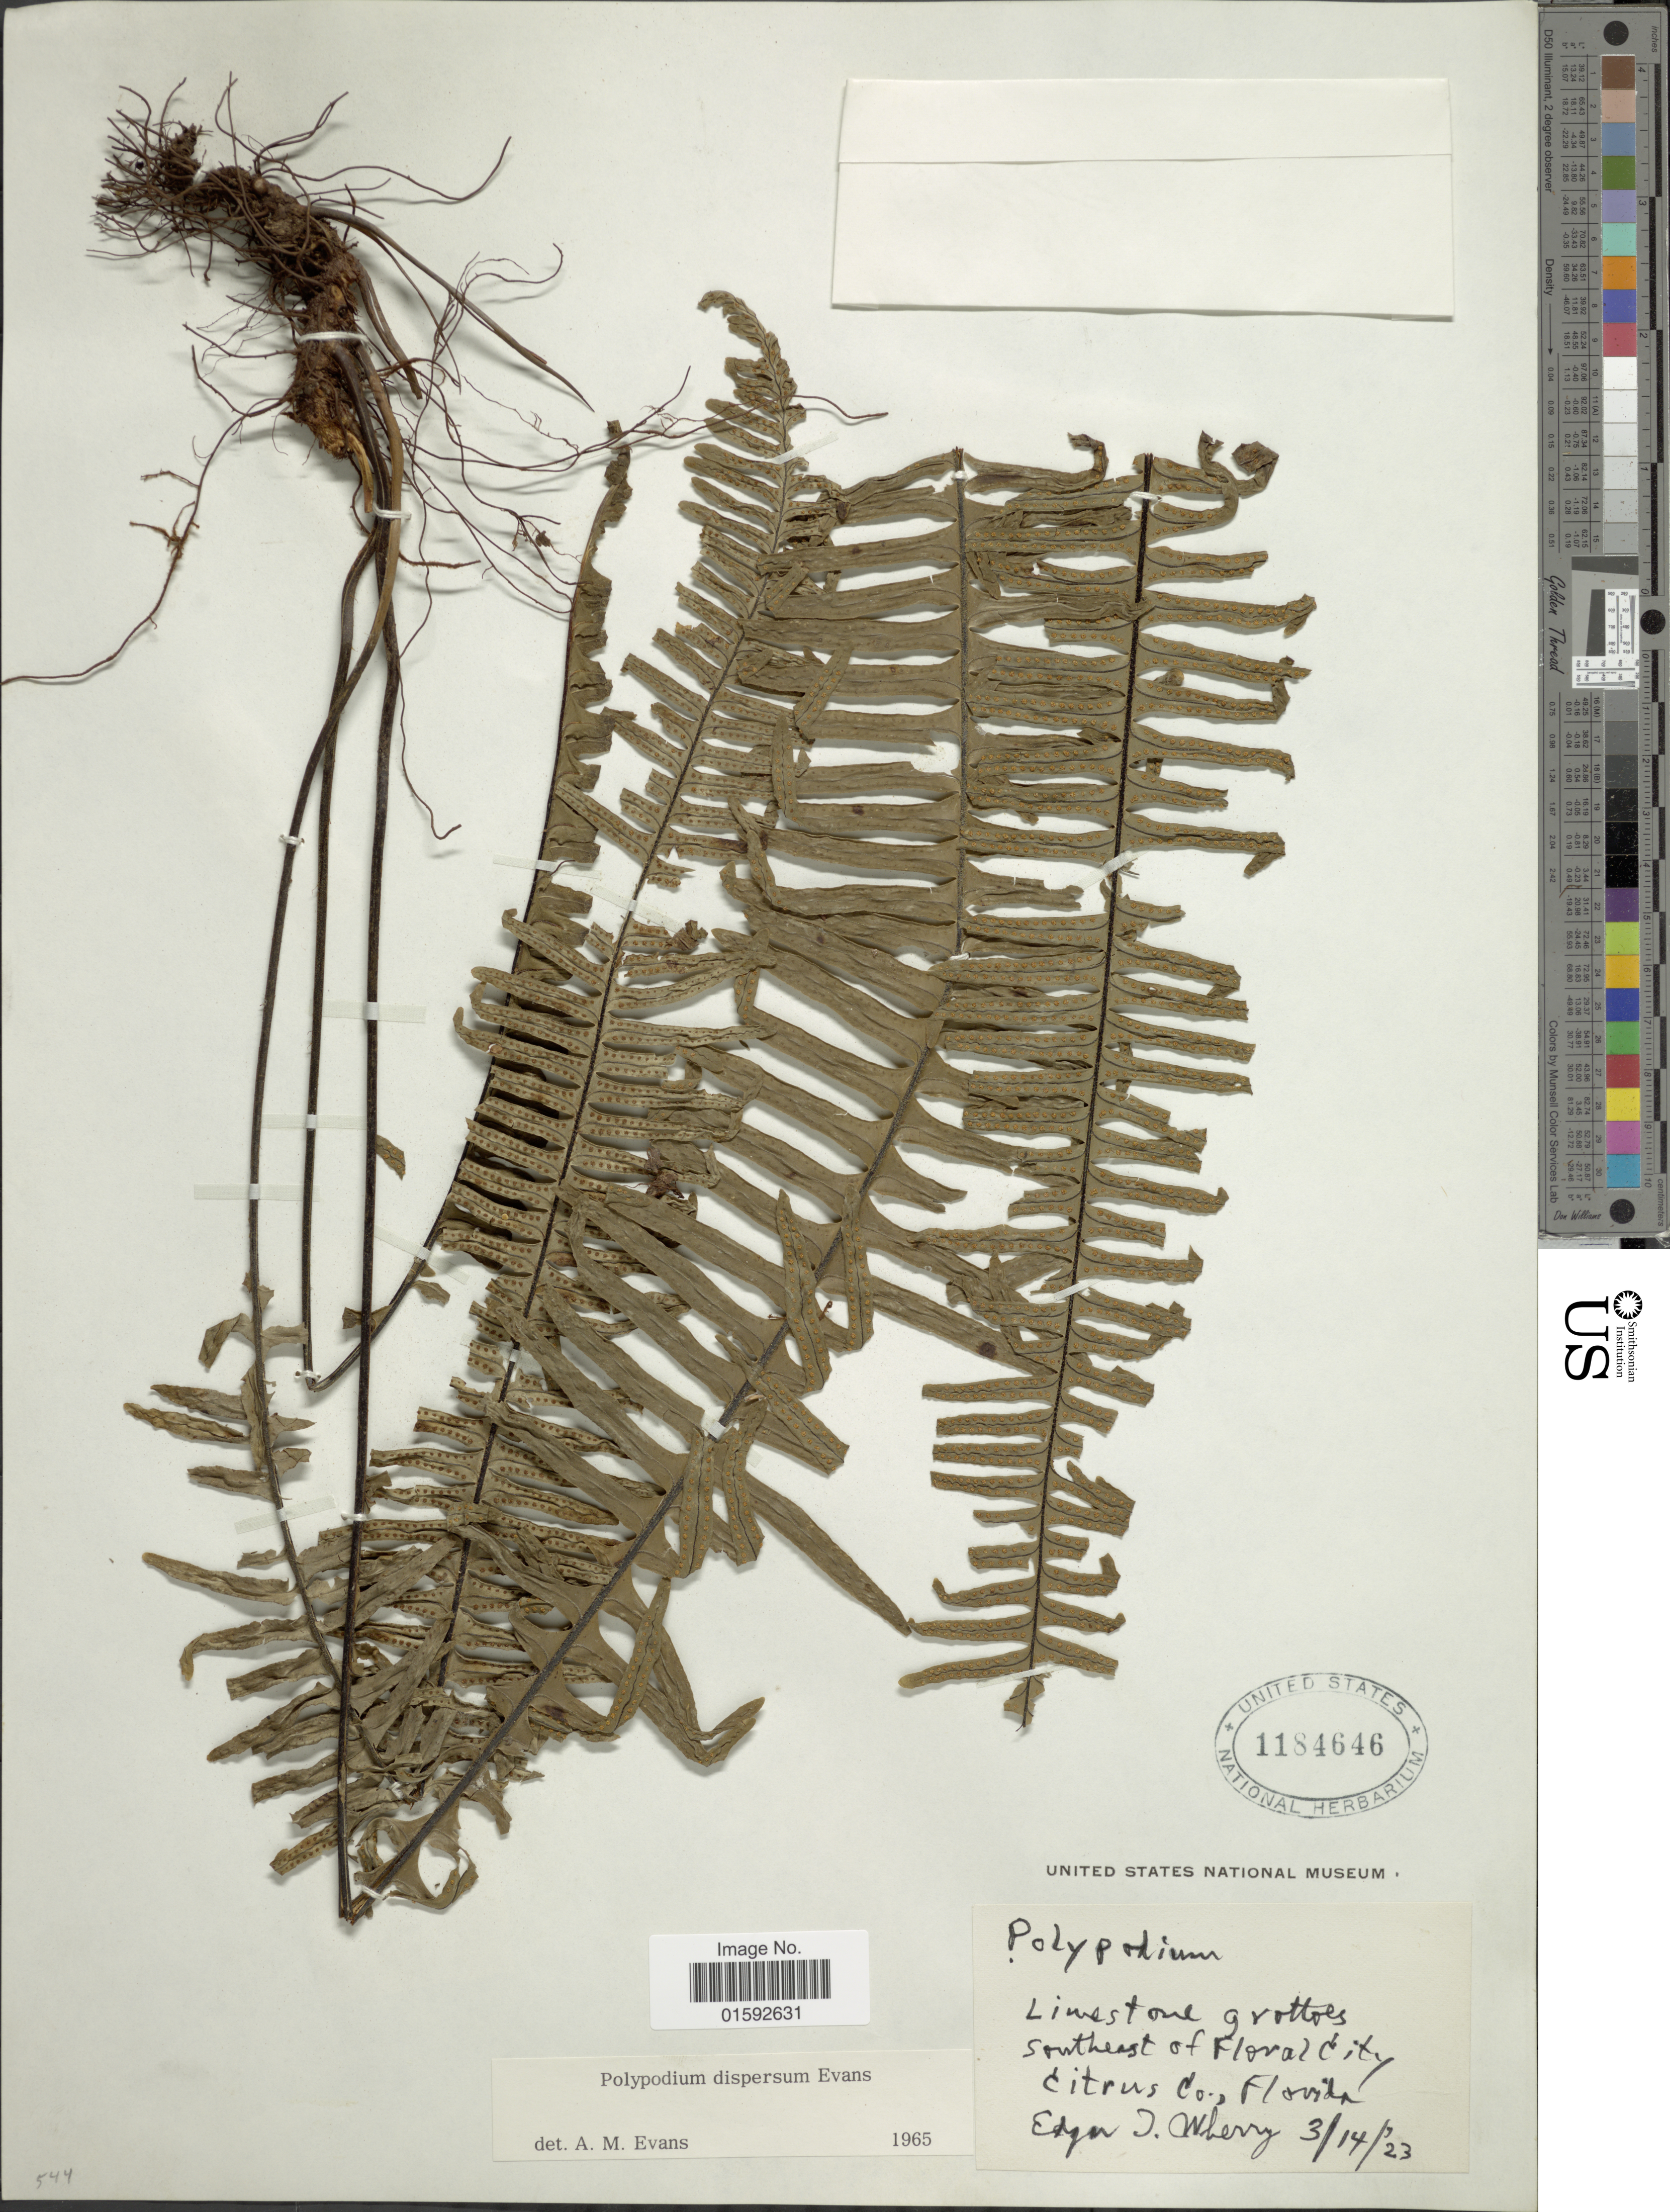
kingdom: Plantae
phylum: Tracheophyta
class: Polypodiopsida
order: Polypodiales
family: Polypodiaceae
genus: Pecluma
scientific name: Pecluma dispersa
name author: (A.M. Evans) M.G. Price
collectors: E. T. Wherry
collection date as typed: Transcribed d/m/y: 14/3/23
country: United States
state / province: Florida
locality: Limestone grottoes southeast of Floral City, Citrus Co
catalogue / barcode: US 1184646